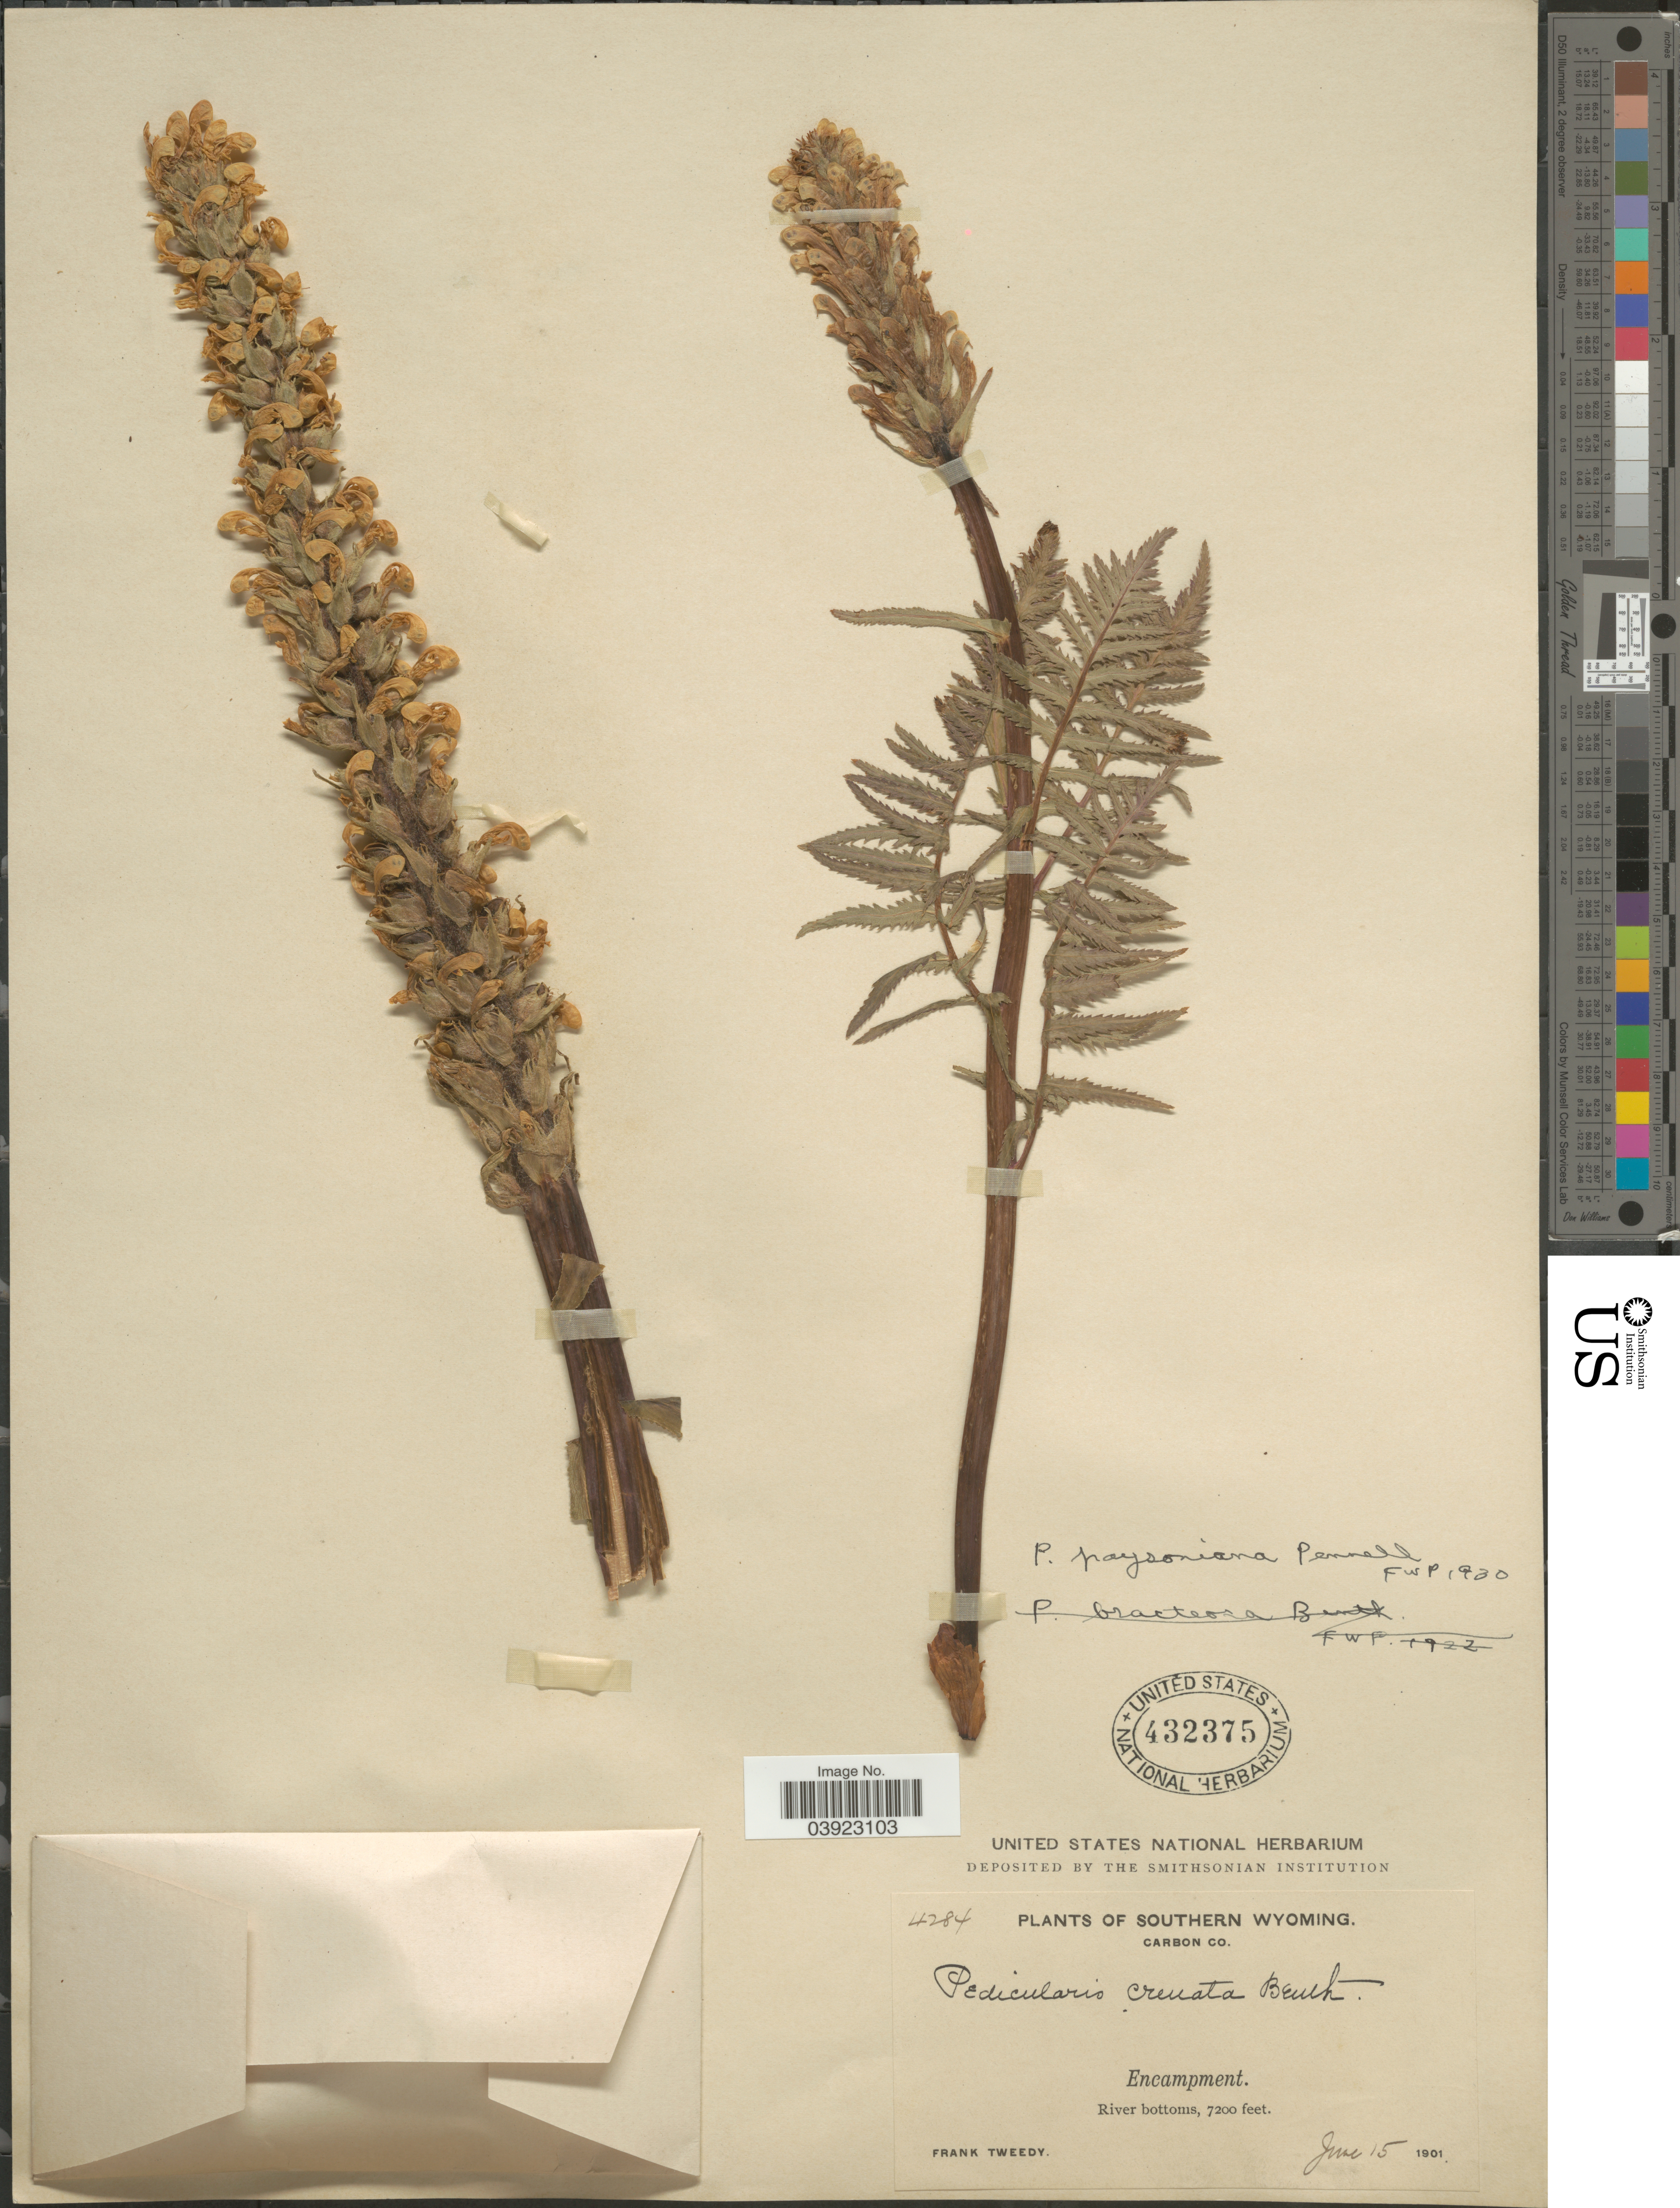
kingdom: Plantae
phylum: Tracheophyta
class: Magnoliopsida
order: Lamiales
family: Orobanchaceae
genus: Pedicularis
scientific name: Pedicularis paysoniana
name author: Pennell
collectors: F. Tweedy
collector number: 4284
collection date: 1901-06-15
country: United States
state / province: Wyoming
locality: Southern Wyoming. Carbon Co. Encampment. River bottoms.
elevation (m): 2195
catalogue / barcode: US 432375